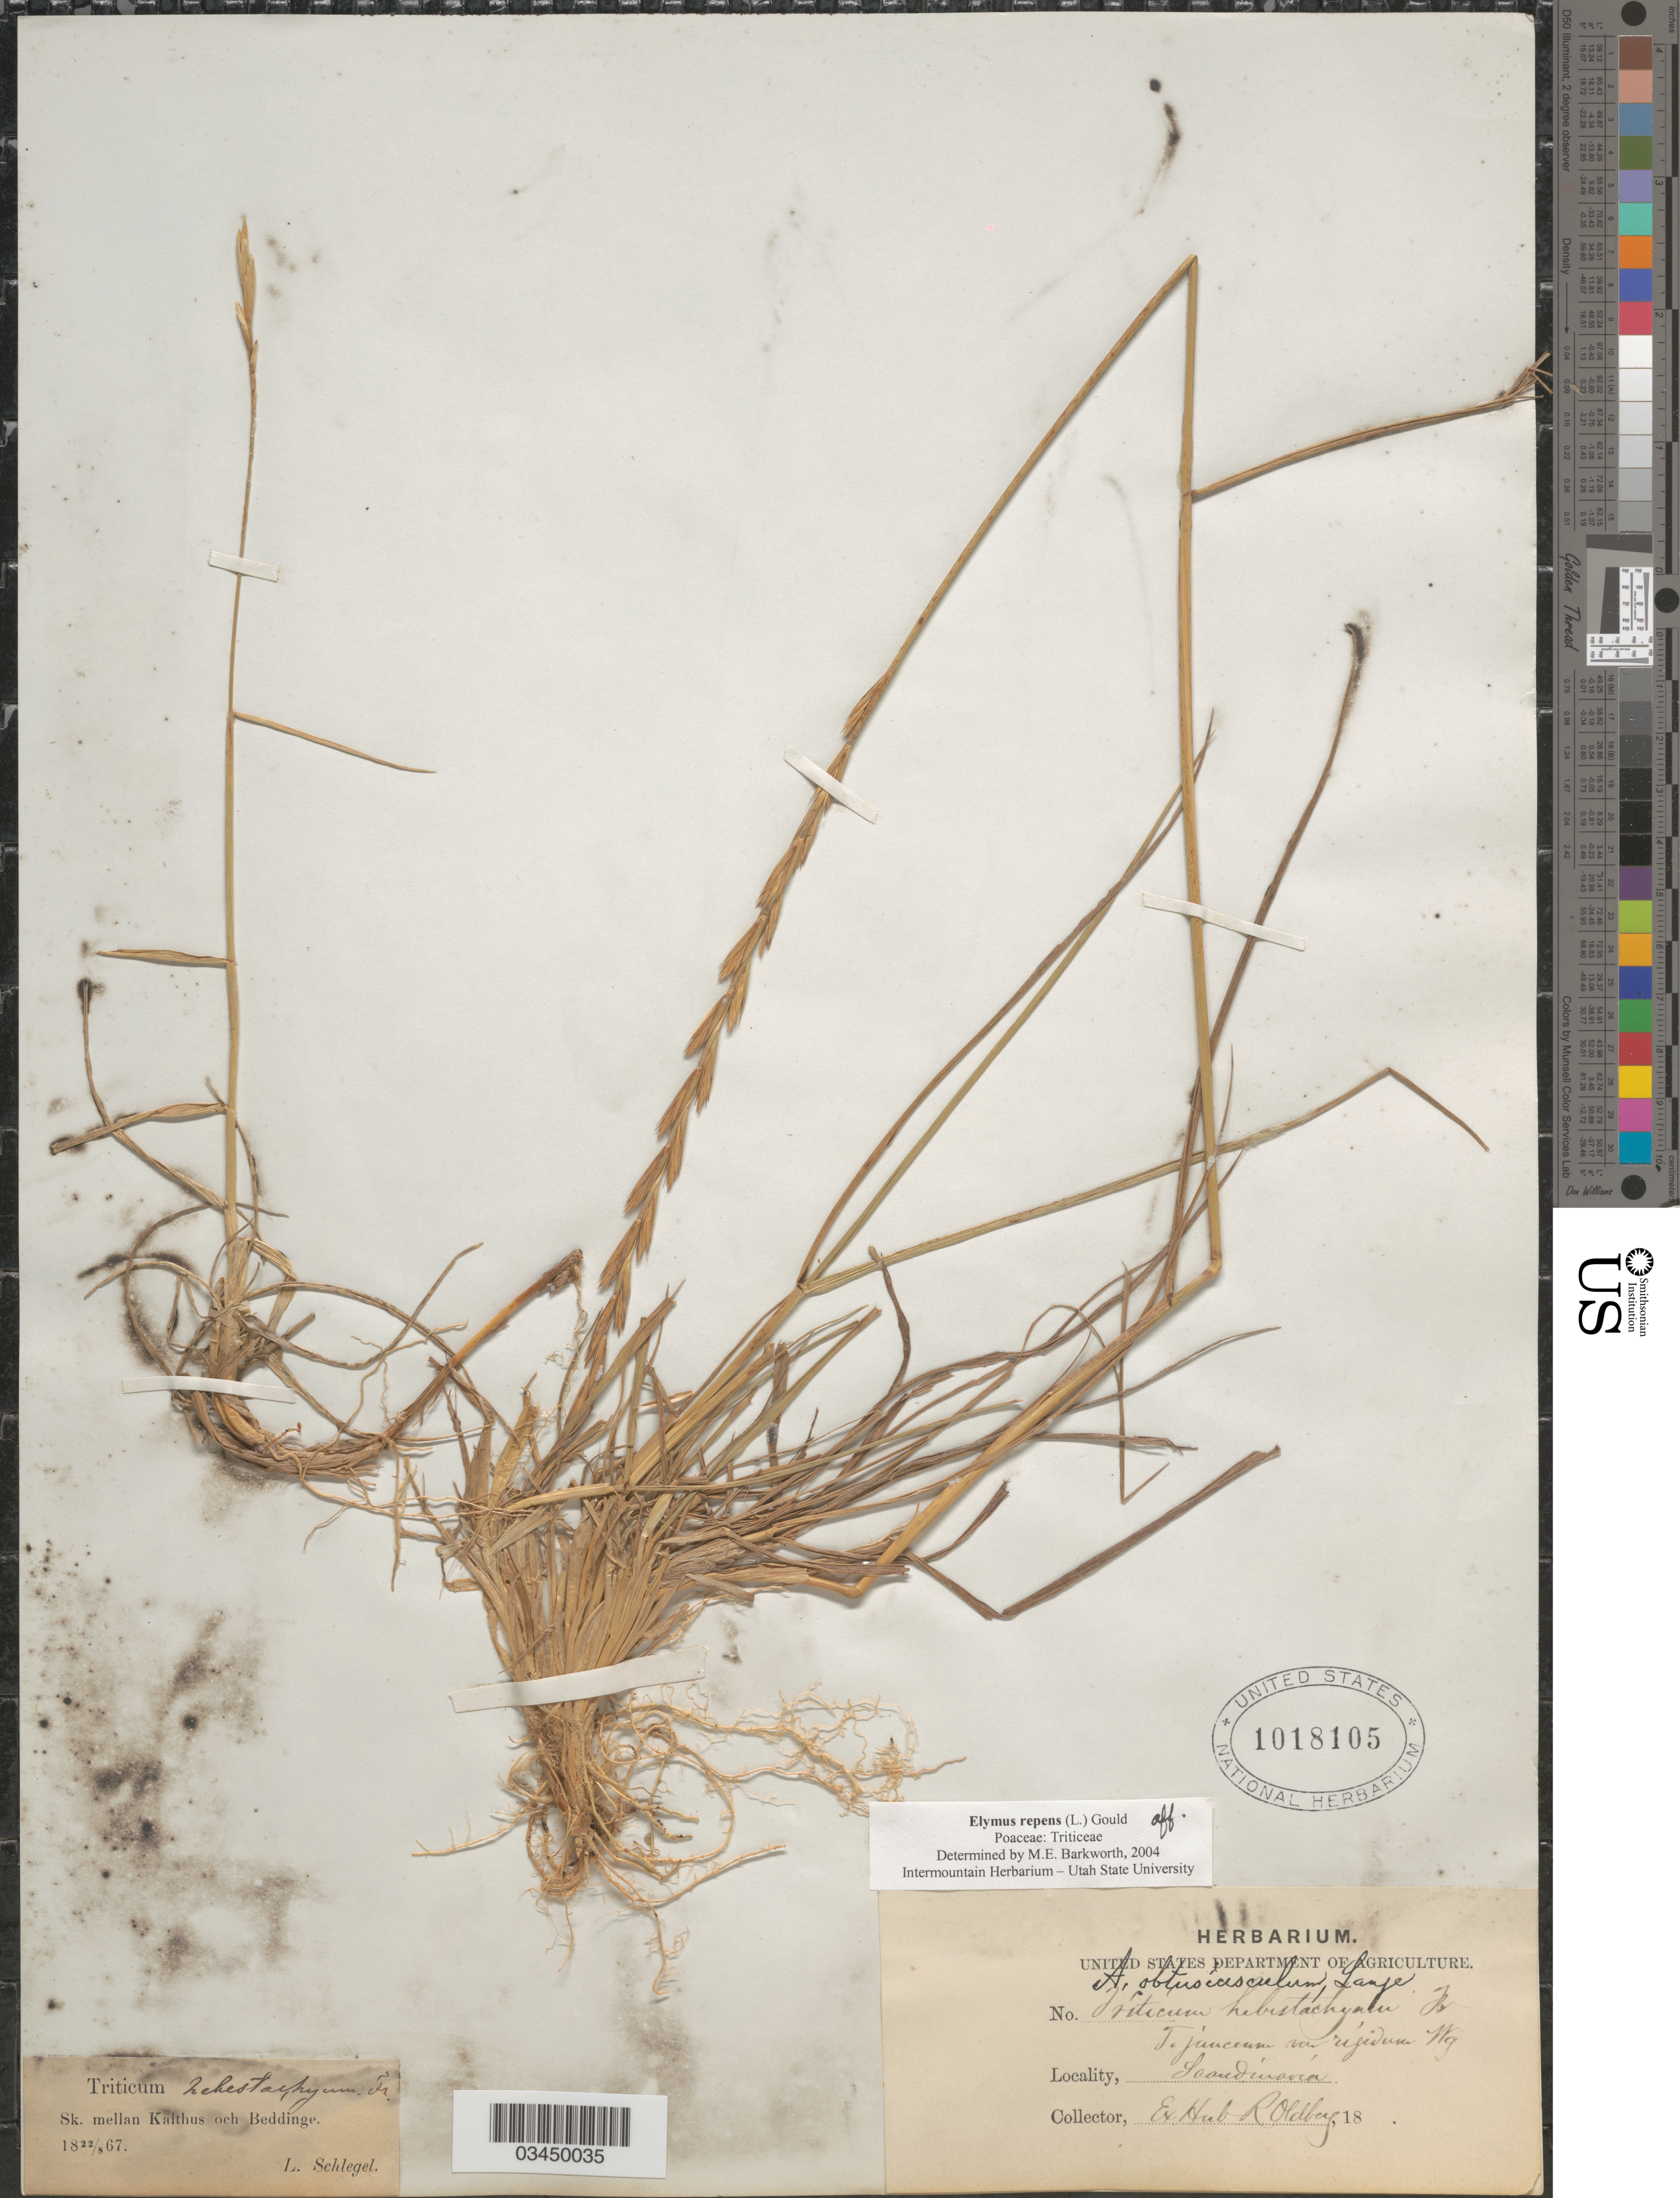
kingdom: Plantae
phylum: Tracheophyta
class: Liliopsida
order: Poales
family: Poaceae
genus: Elymus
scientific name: Elymus repens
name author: (L.) Gould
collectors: L. Schlegel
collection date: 1867-08-22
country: Sweden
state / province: Skåne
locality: Sk. mellan Kalthus och Beddinge. Scandinavia.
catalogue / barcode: US 1018105